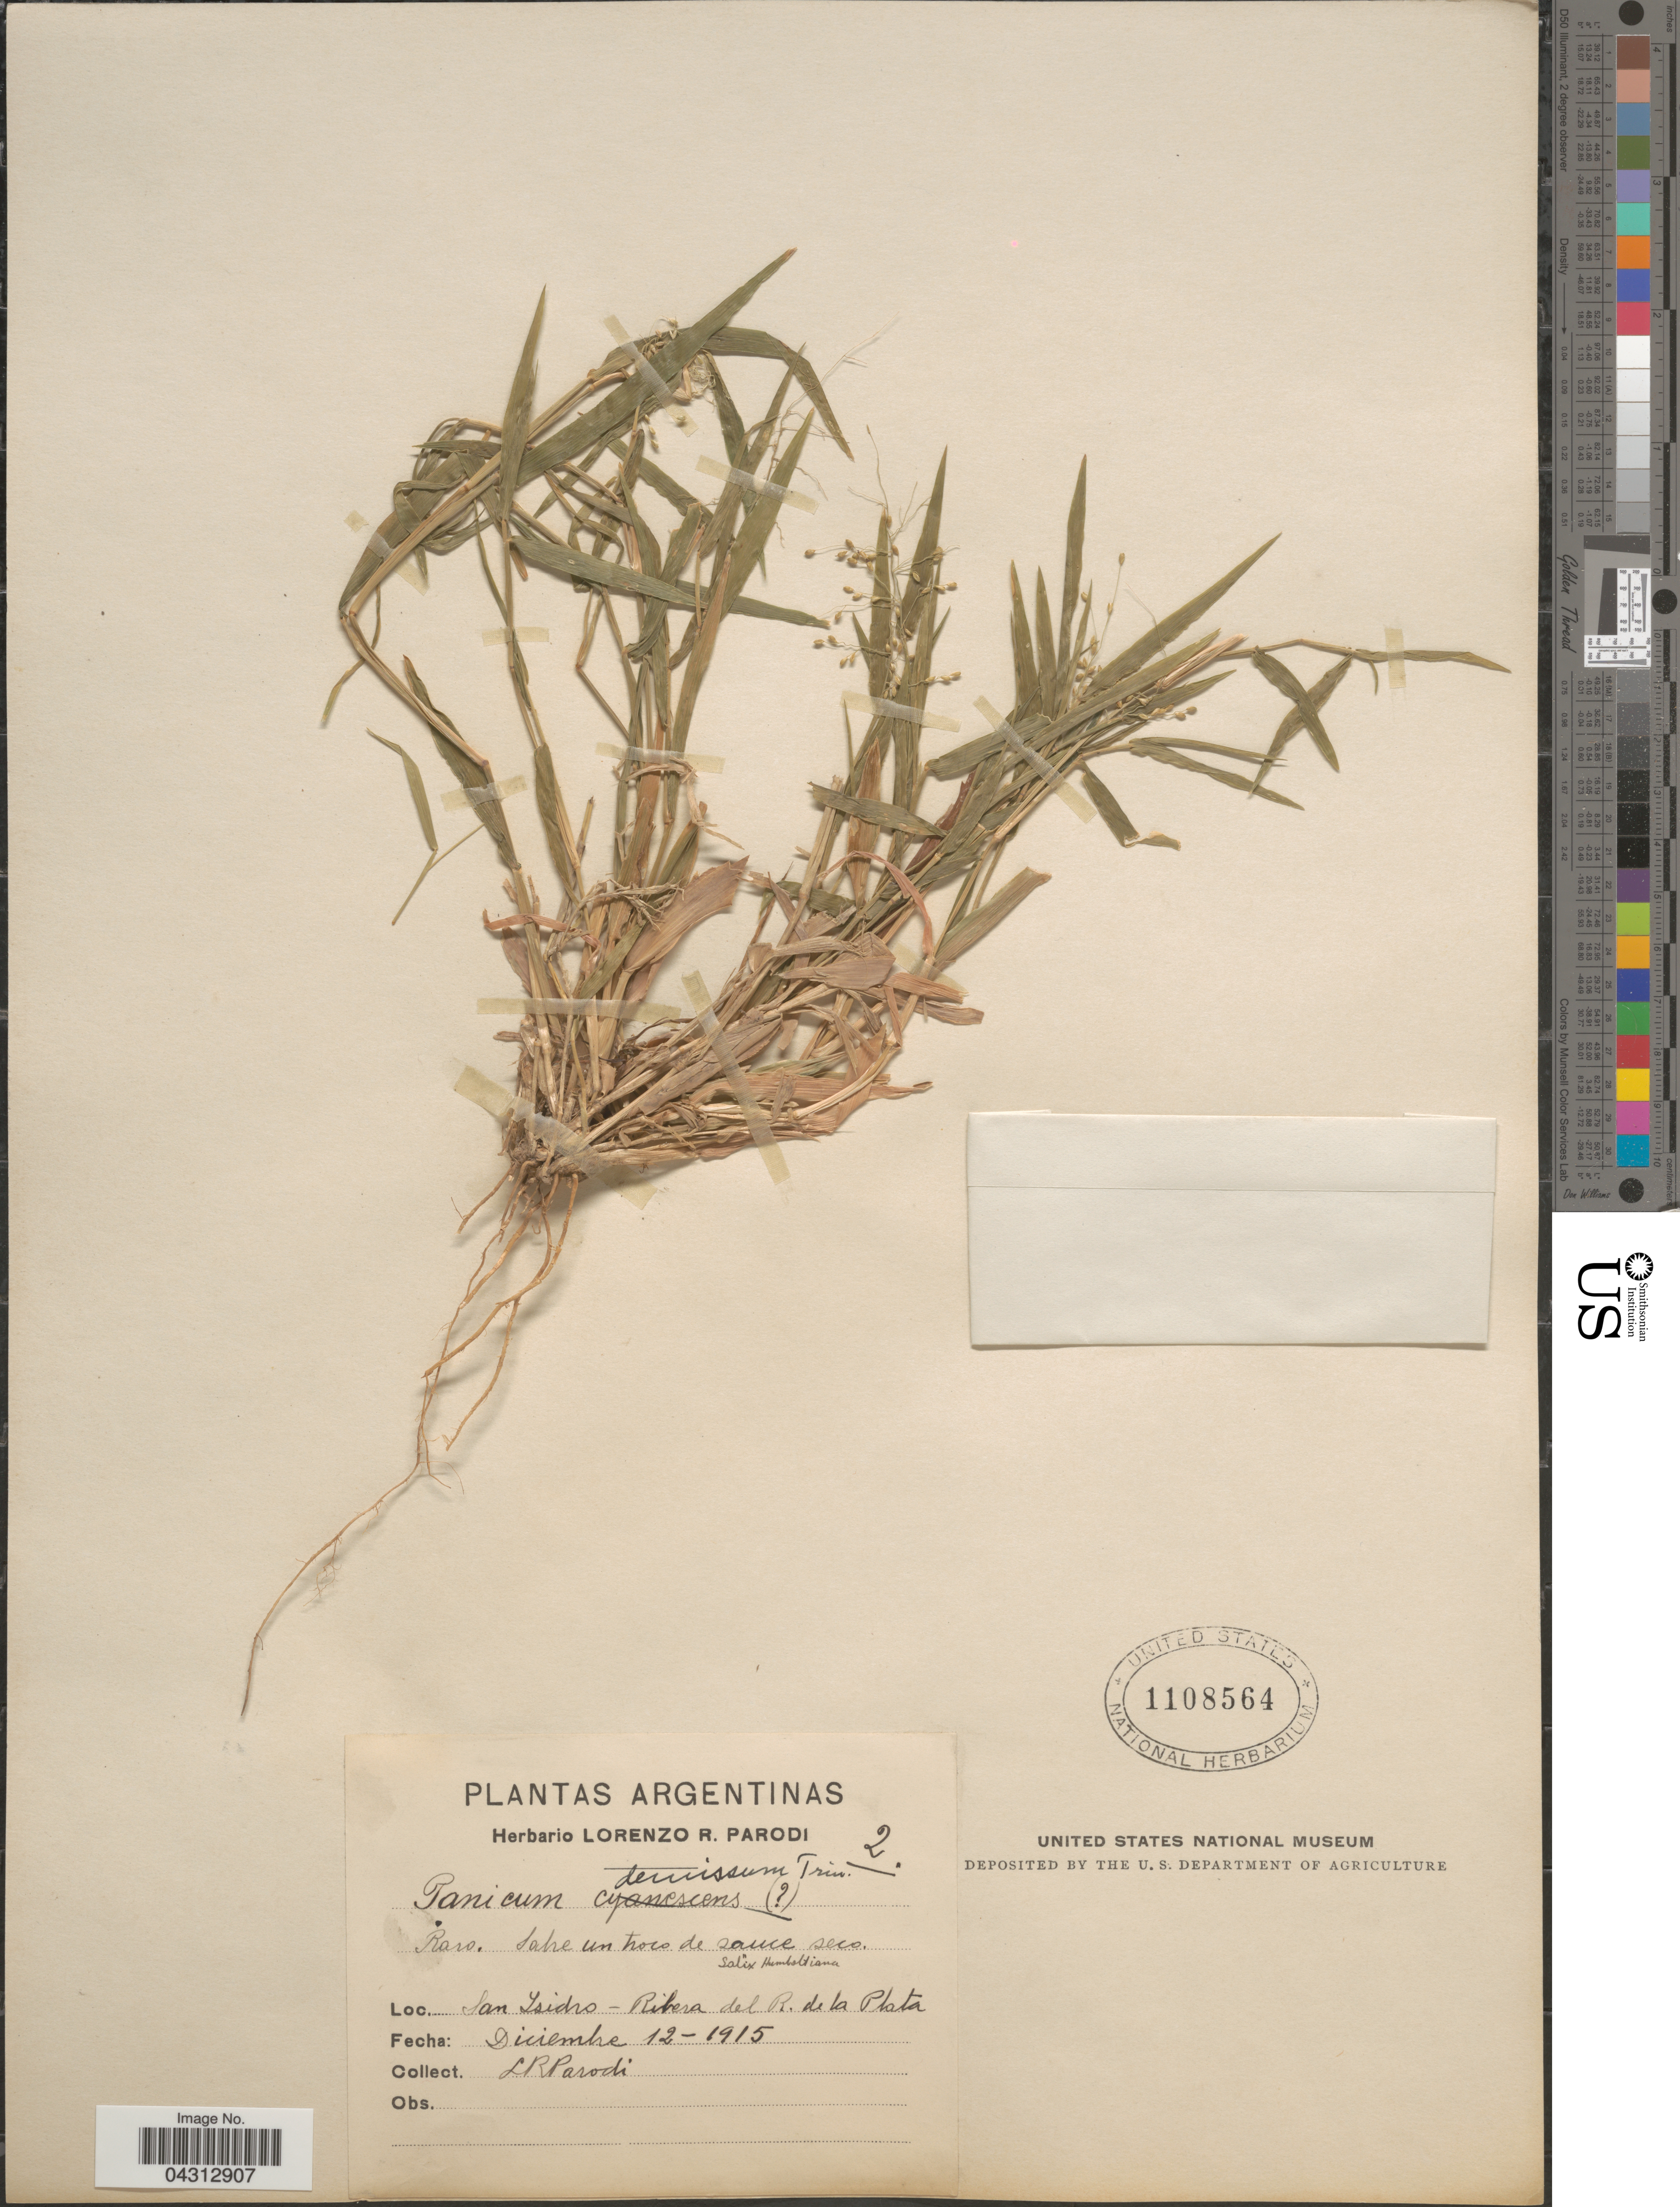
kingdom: Plantae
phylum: Tracheophyta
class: Liliopsida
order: Poales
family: Poaceae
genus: Dichanthelium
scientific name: Dichanthelium sabulorum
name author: (Lam.) Gould & C.A. Clark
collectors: L. R. Parodi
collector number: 2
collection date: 1915-12-12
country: Argentina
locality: San Isidro- Ribera del R. de la Plata.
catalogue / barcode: US 1108564